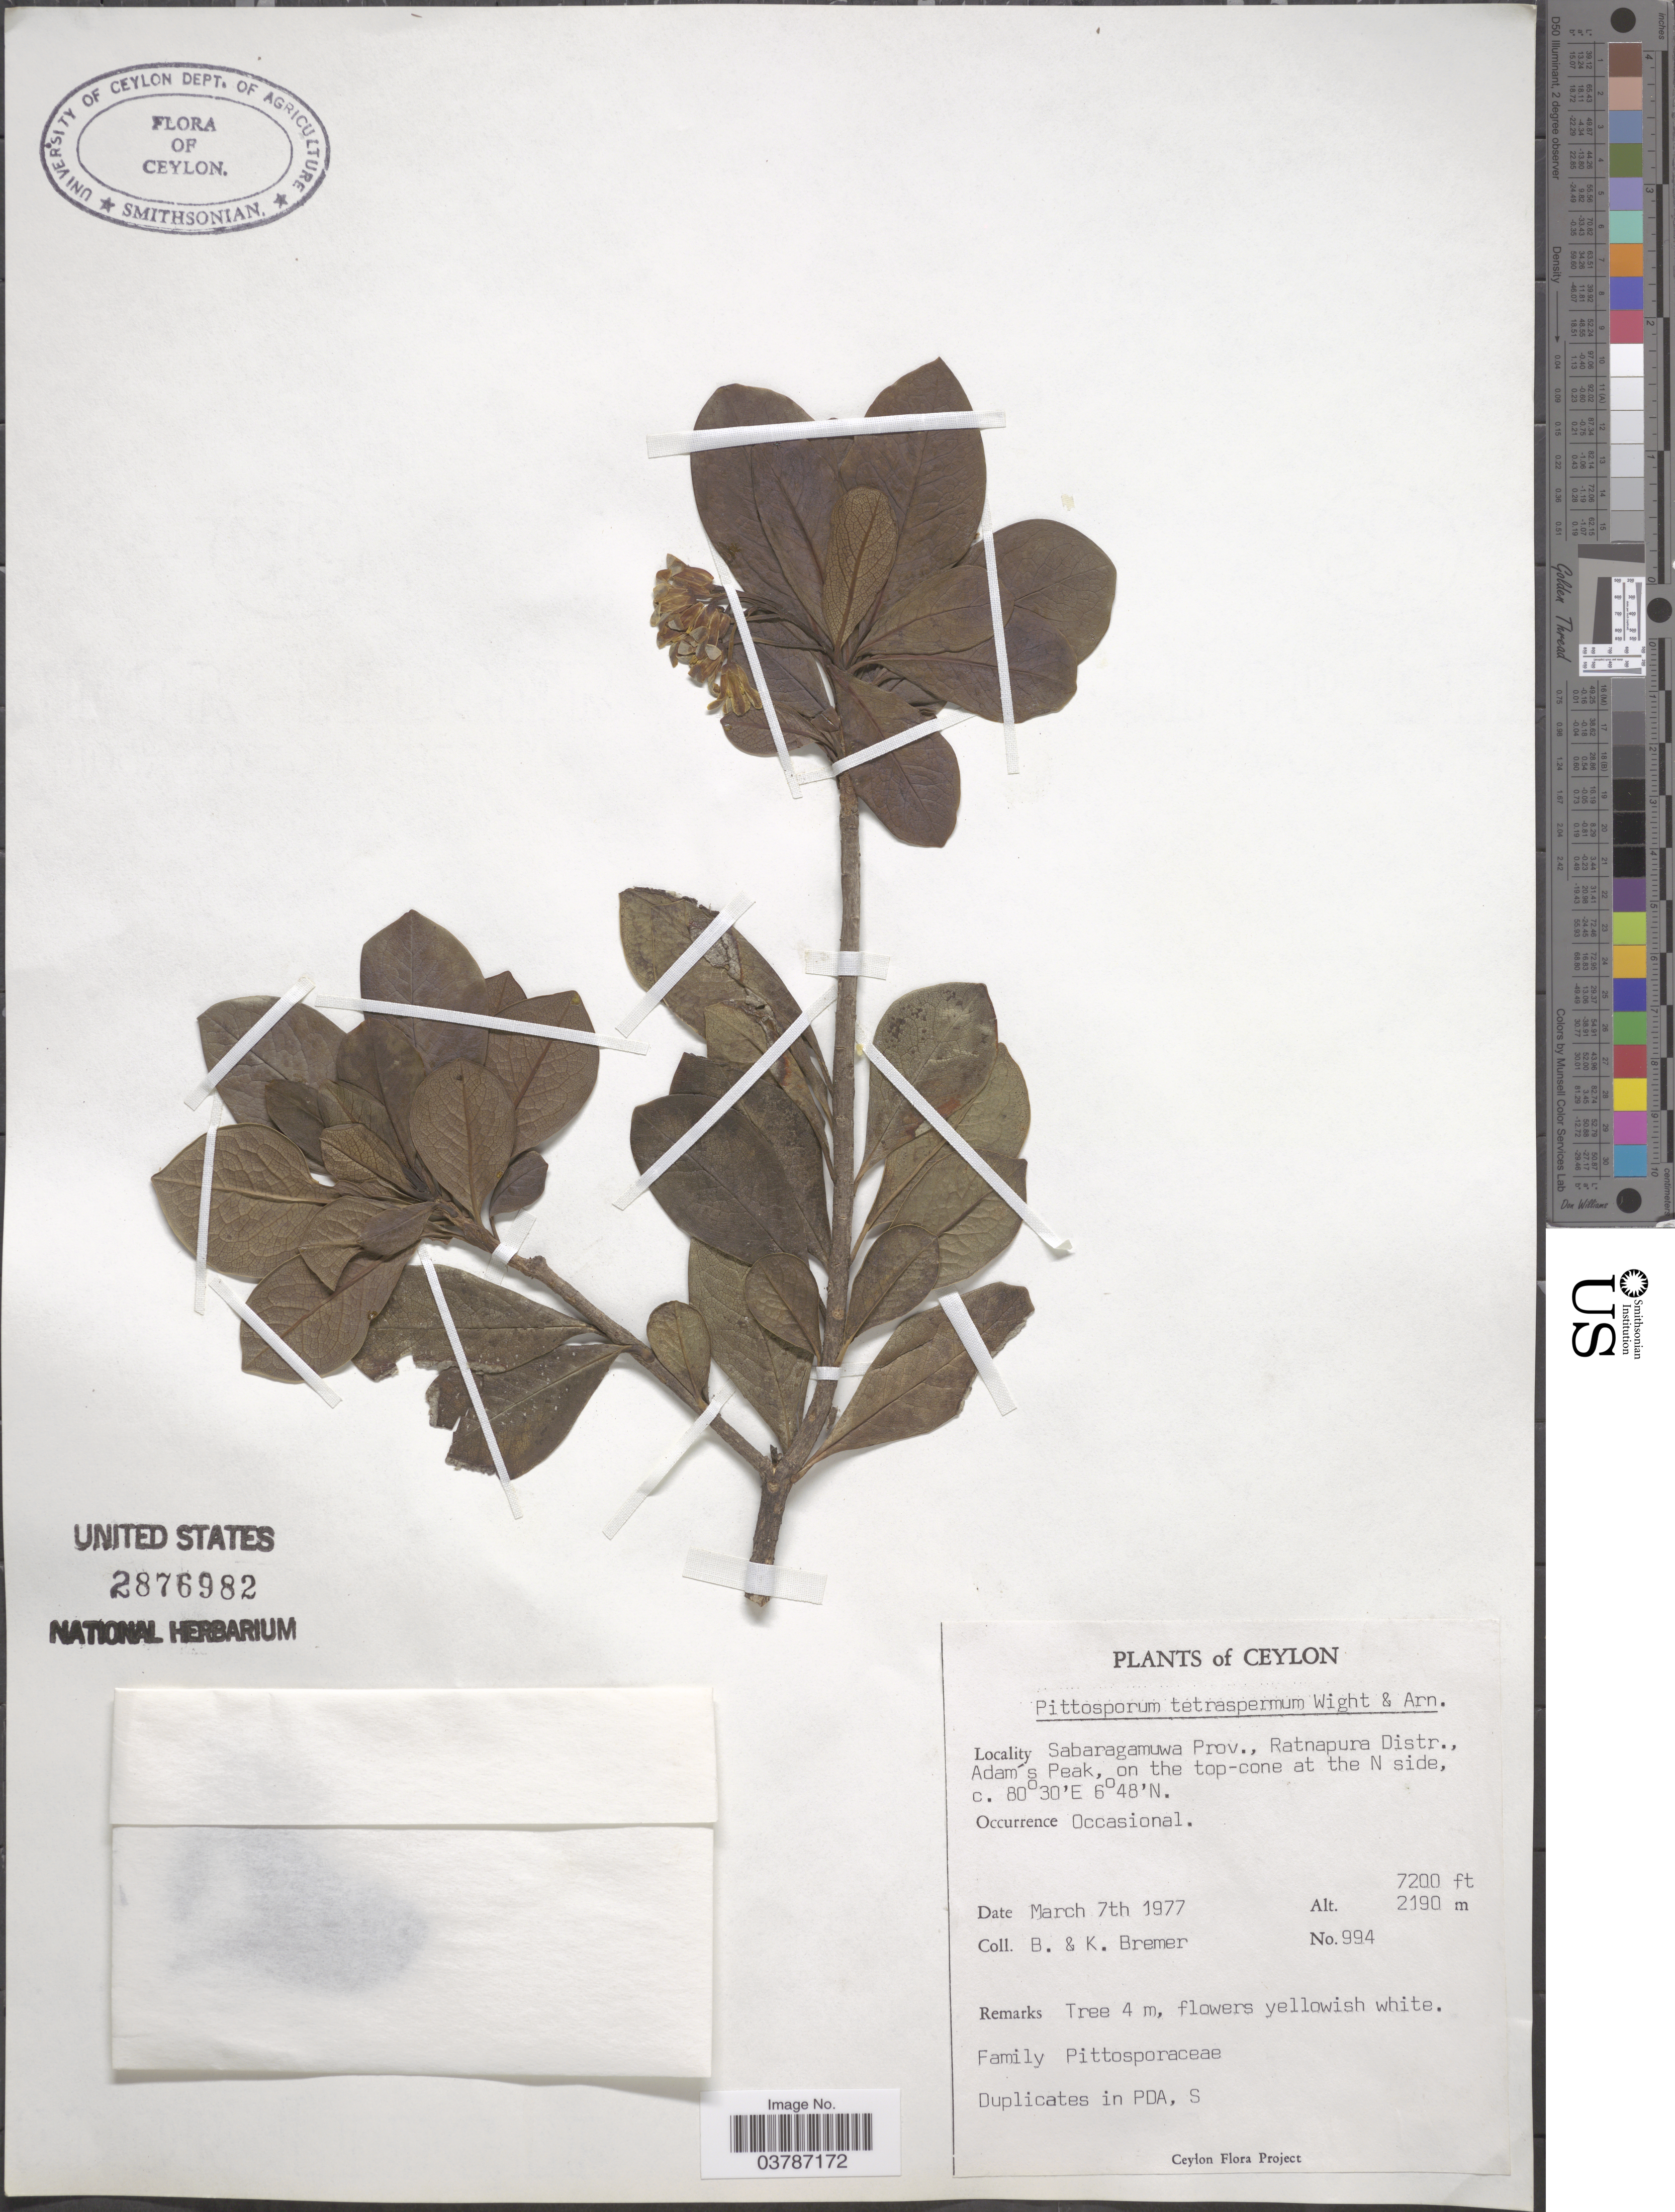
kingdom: Plantae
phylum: Tracheophyta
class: Magnoliopsida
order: Apiales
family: Pittosporaceae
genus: Pittosporum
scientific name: Pittosporum tetraspermum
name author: Wight & Arn.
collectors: B. Bremer & K. Bremer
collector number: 994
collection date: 1977-03-07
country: Sri Lanka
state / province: Sabaragamuwa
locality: Ceylon. Ratnapura Distr., Adam's Peak, on the top-cone at the N side.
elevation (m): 2195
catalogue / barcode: US 2876982